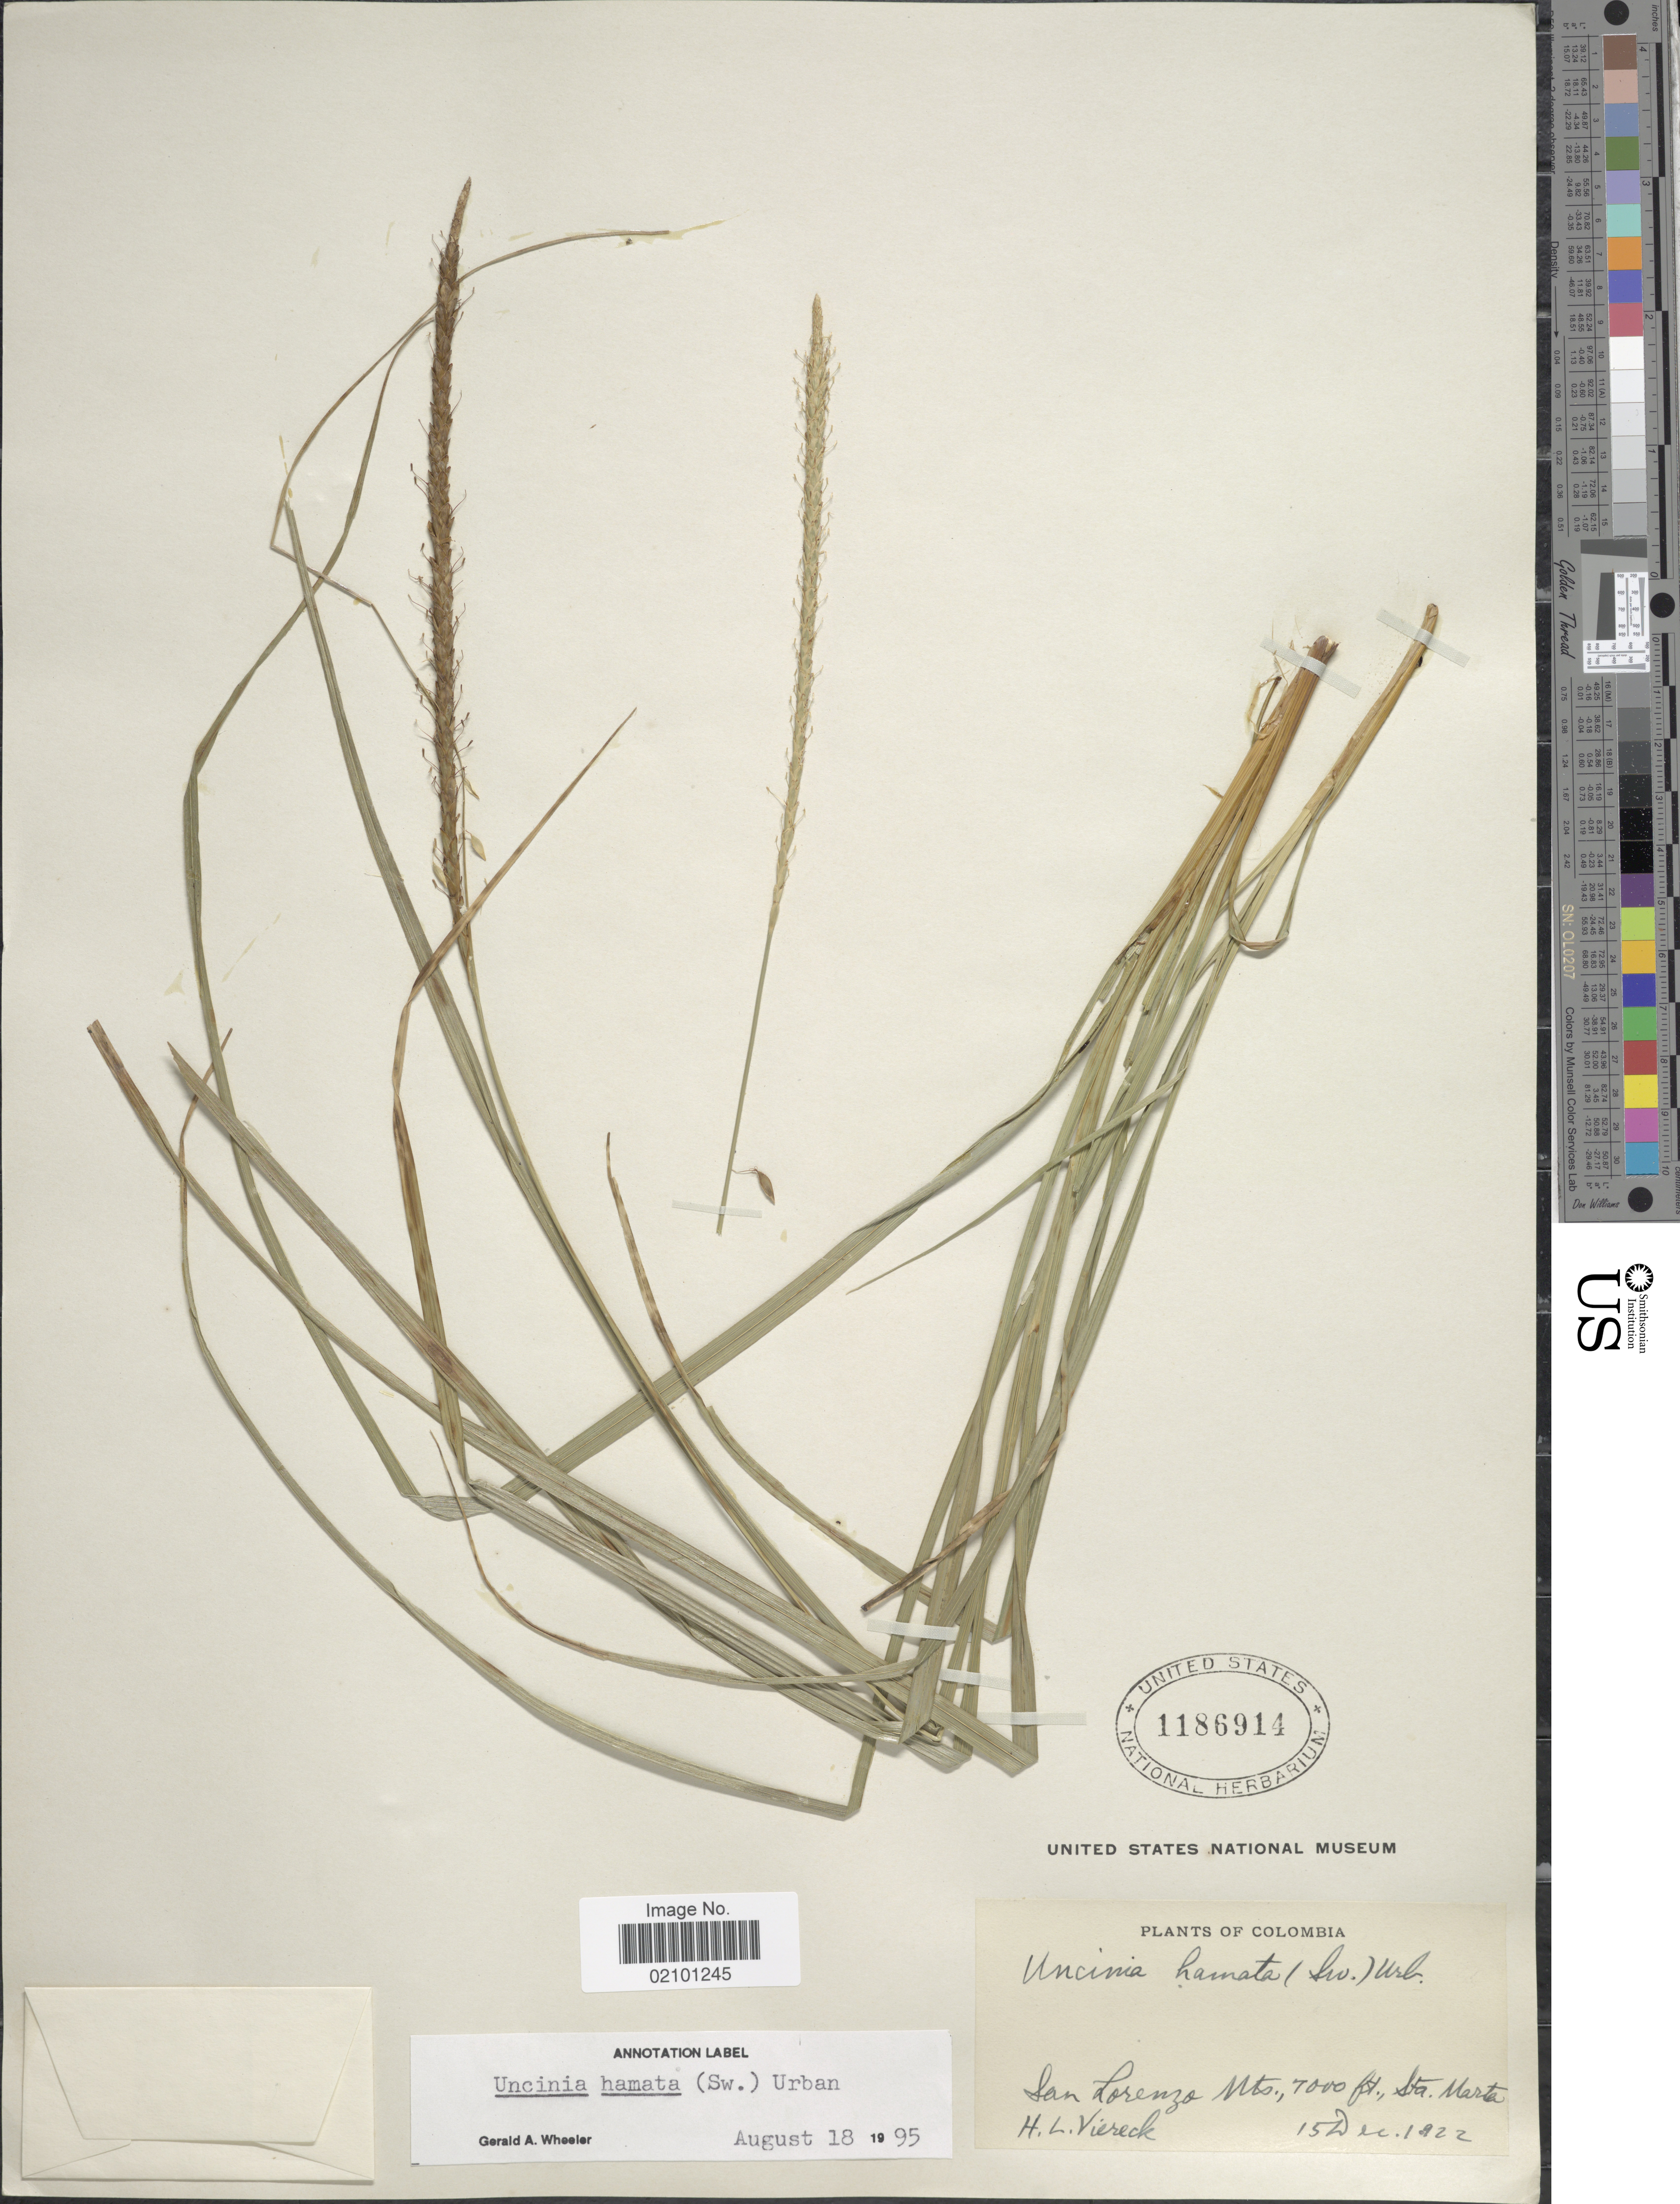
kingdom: Plantae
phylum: Tracheophyta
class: Liliopsida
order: Poales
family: Cyperaceae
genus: Carex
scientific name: Carex hamata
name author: Sw.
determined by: Strong, M. T., (US), Smithsonian Institution - National Museum of Natural History (UNITED STATES)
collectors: H. L. Viereck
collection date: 1922-12-15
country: Colombia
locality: San Lorenzo Mts., Sta. Marta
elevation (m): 2134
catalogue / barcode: US 1186914